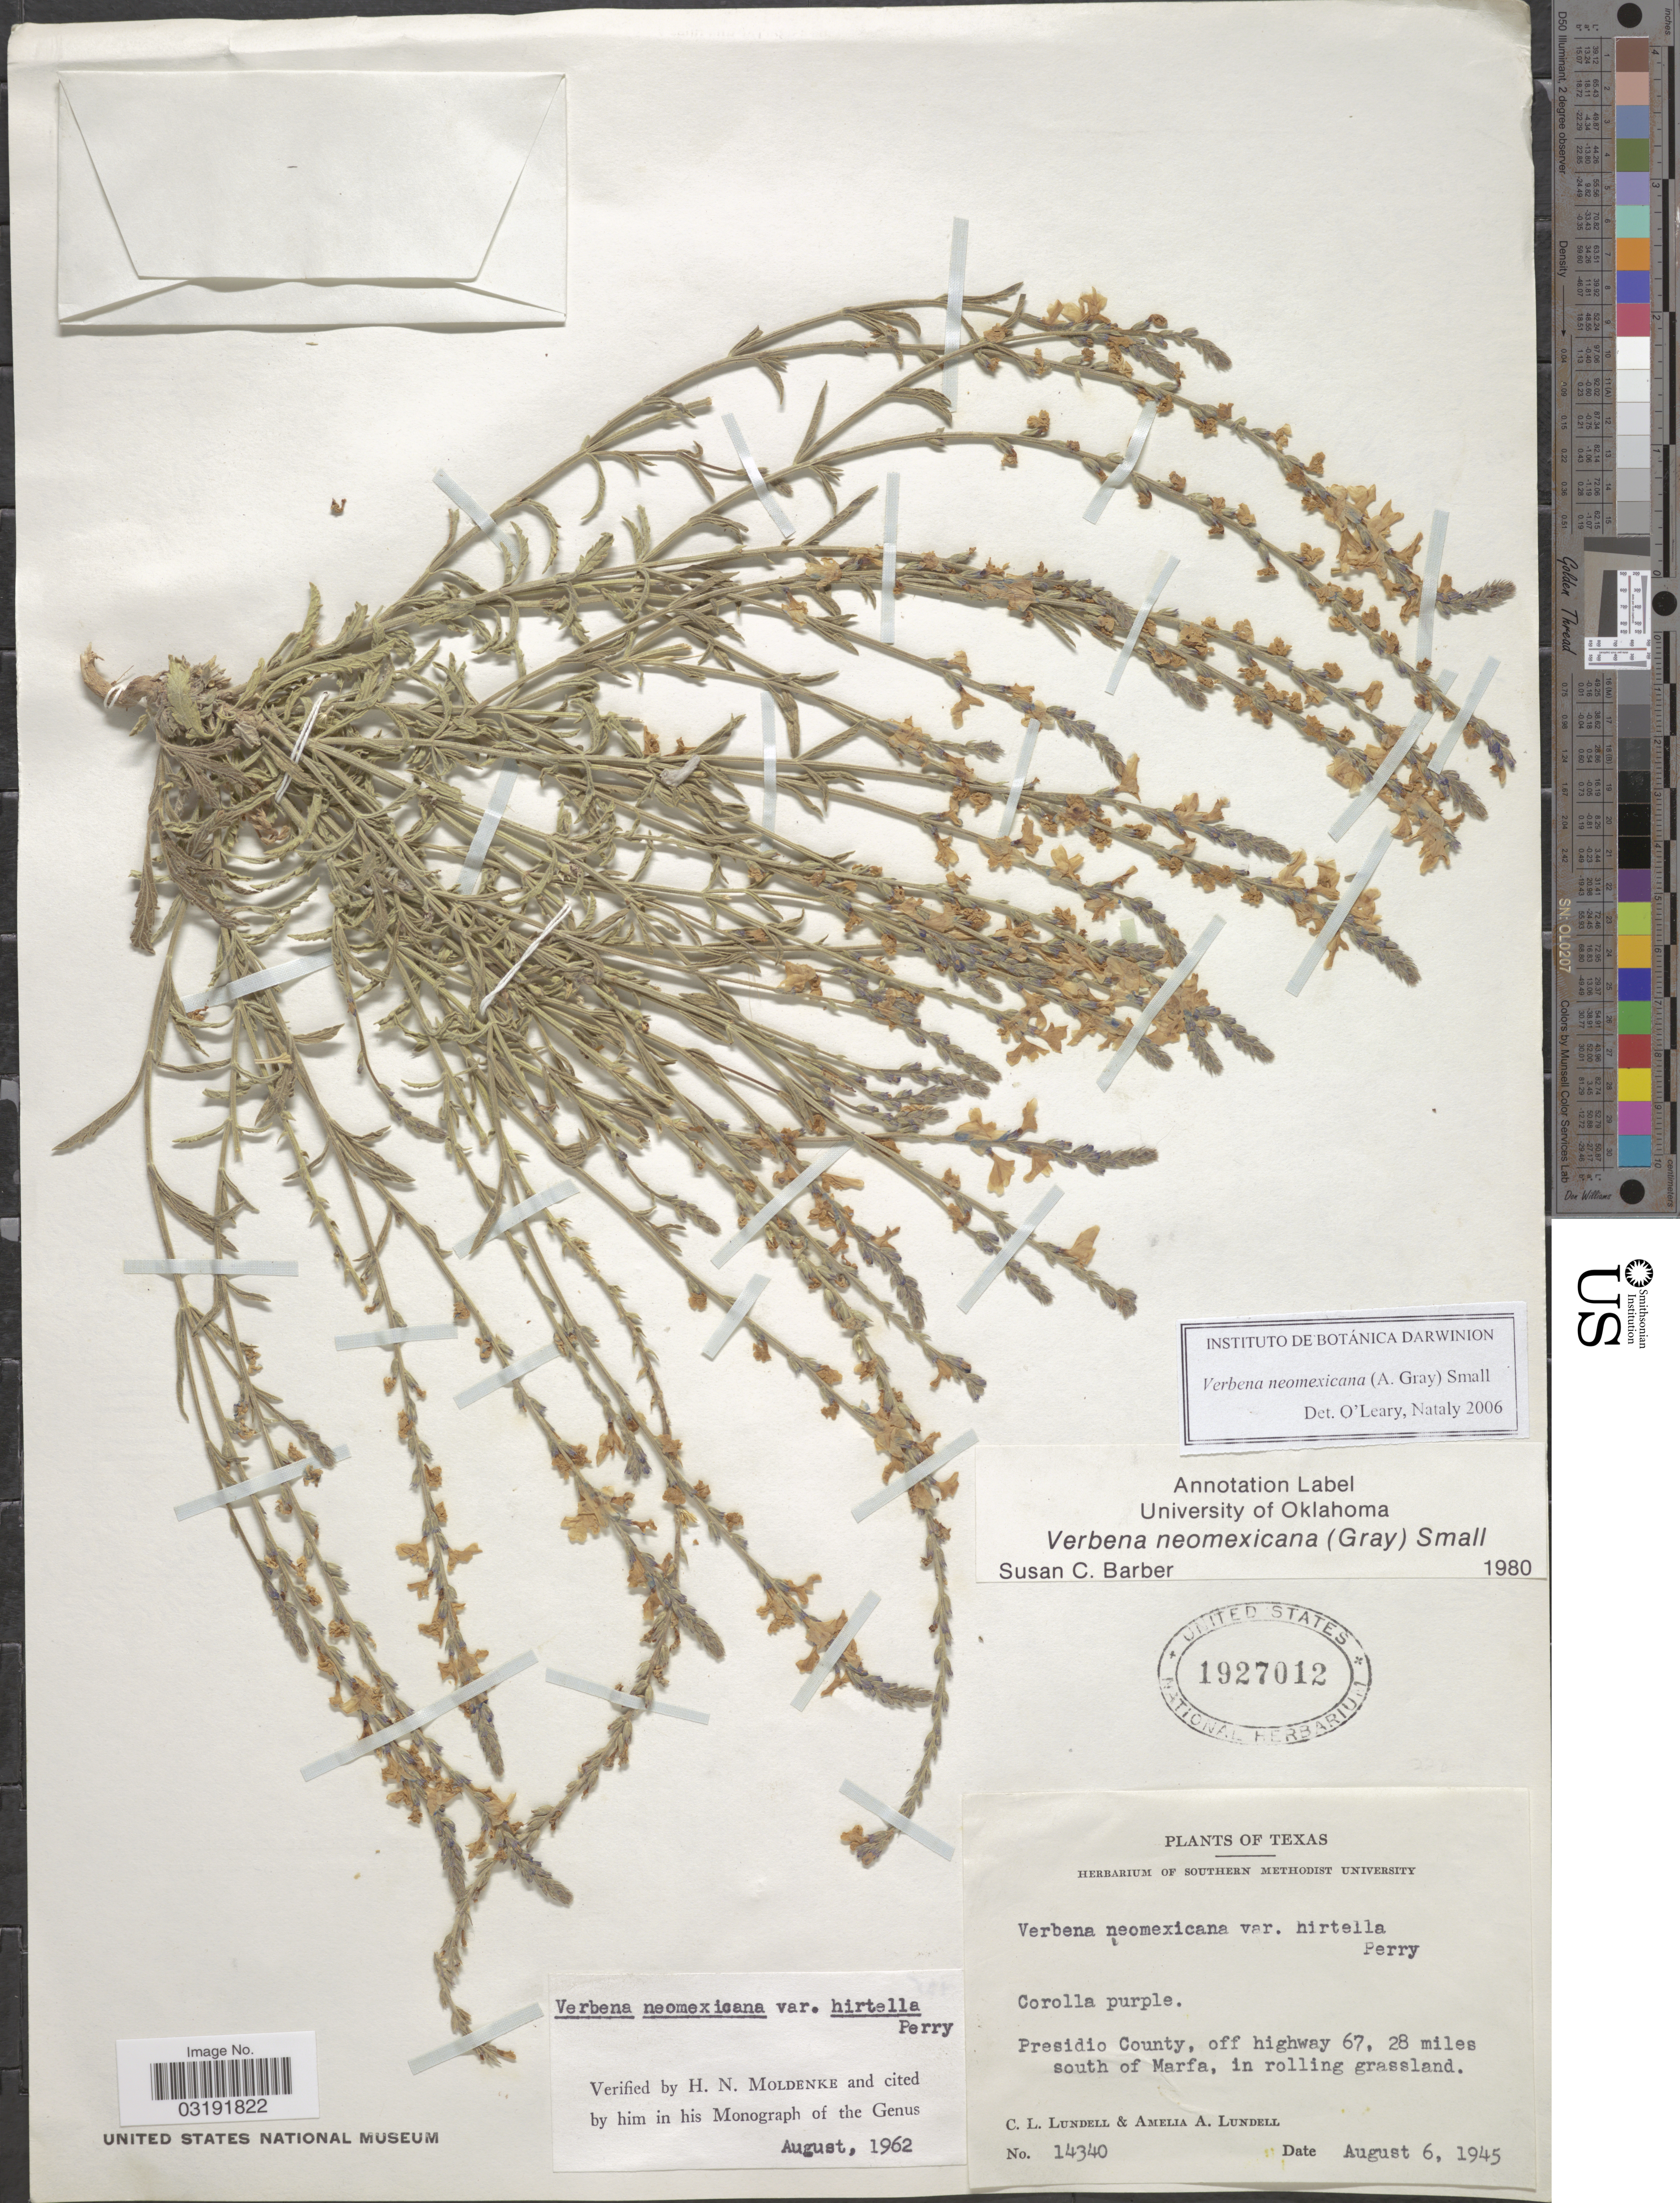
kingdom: Plantae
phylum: Tracheophyta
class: Magnoliopsida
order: Lamiales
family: Verbenaceae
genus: Verbena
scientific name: Verbena neomexicana var. hirtella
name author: L.M. Perry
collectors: C. L. Lundell & A. A. Lundell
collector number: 14340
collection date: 1945-08-06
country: United States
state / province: Texas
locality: Presidio County, off highway 67, 28 miles south of Marfa.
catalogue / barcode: US 1927012